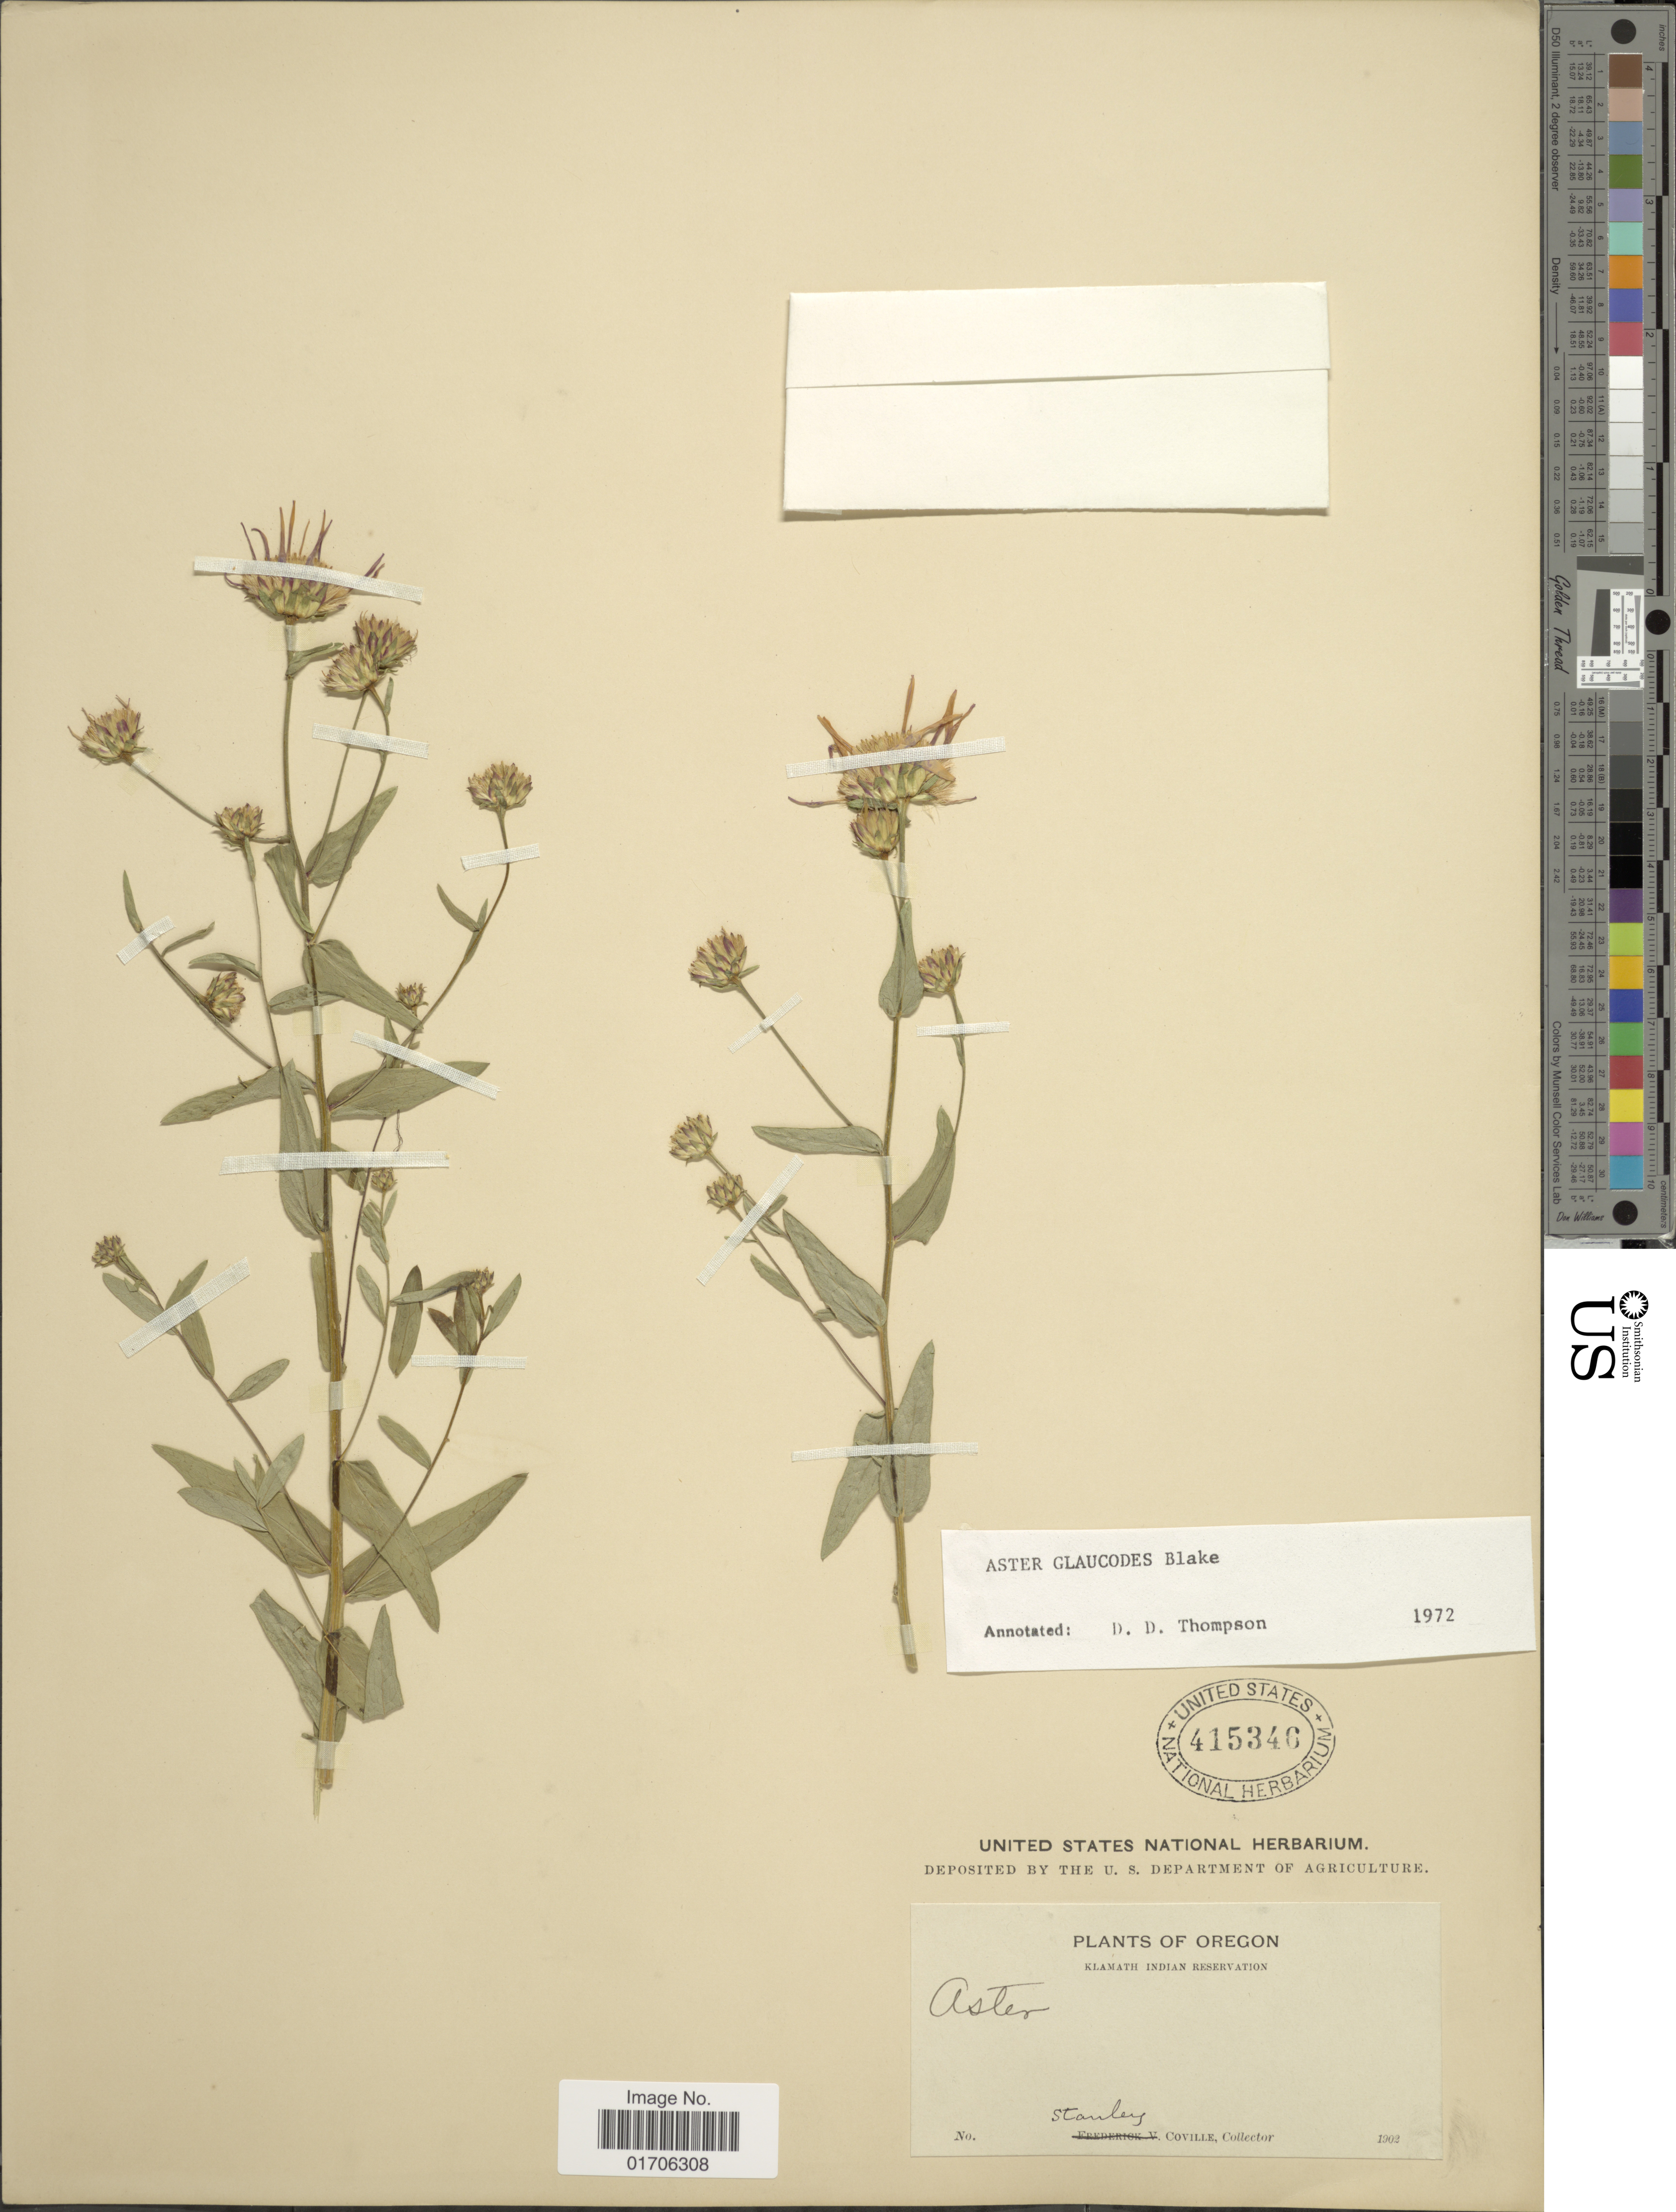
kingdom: Plantae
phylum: Tracheophyta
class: Magnoliopsida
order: Asterales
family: Asteraceae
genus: Eurybia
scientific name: Eurybia glauca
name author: (Nutt.) G.L. Nesom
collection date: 1902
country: United States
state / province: Oregon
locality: Klamath Indian Reservation.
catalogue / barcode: US 415346